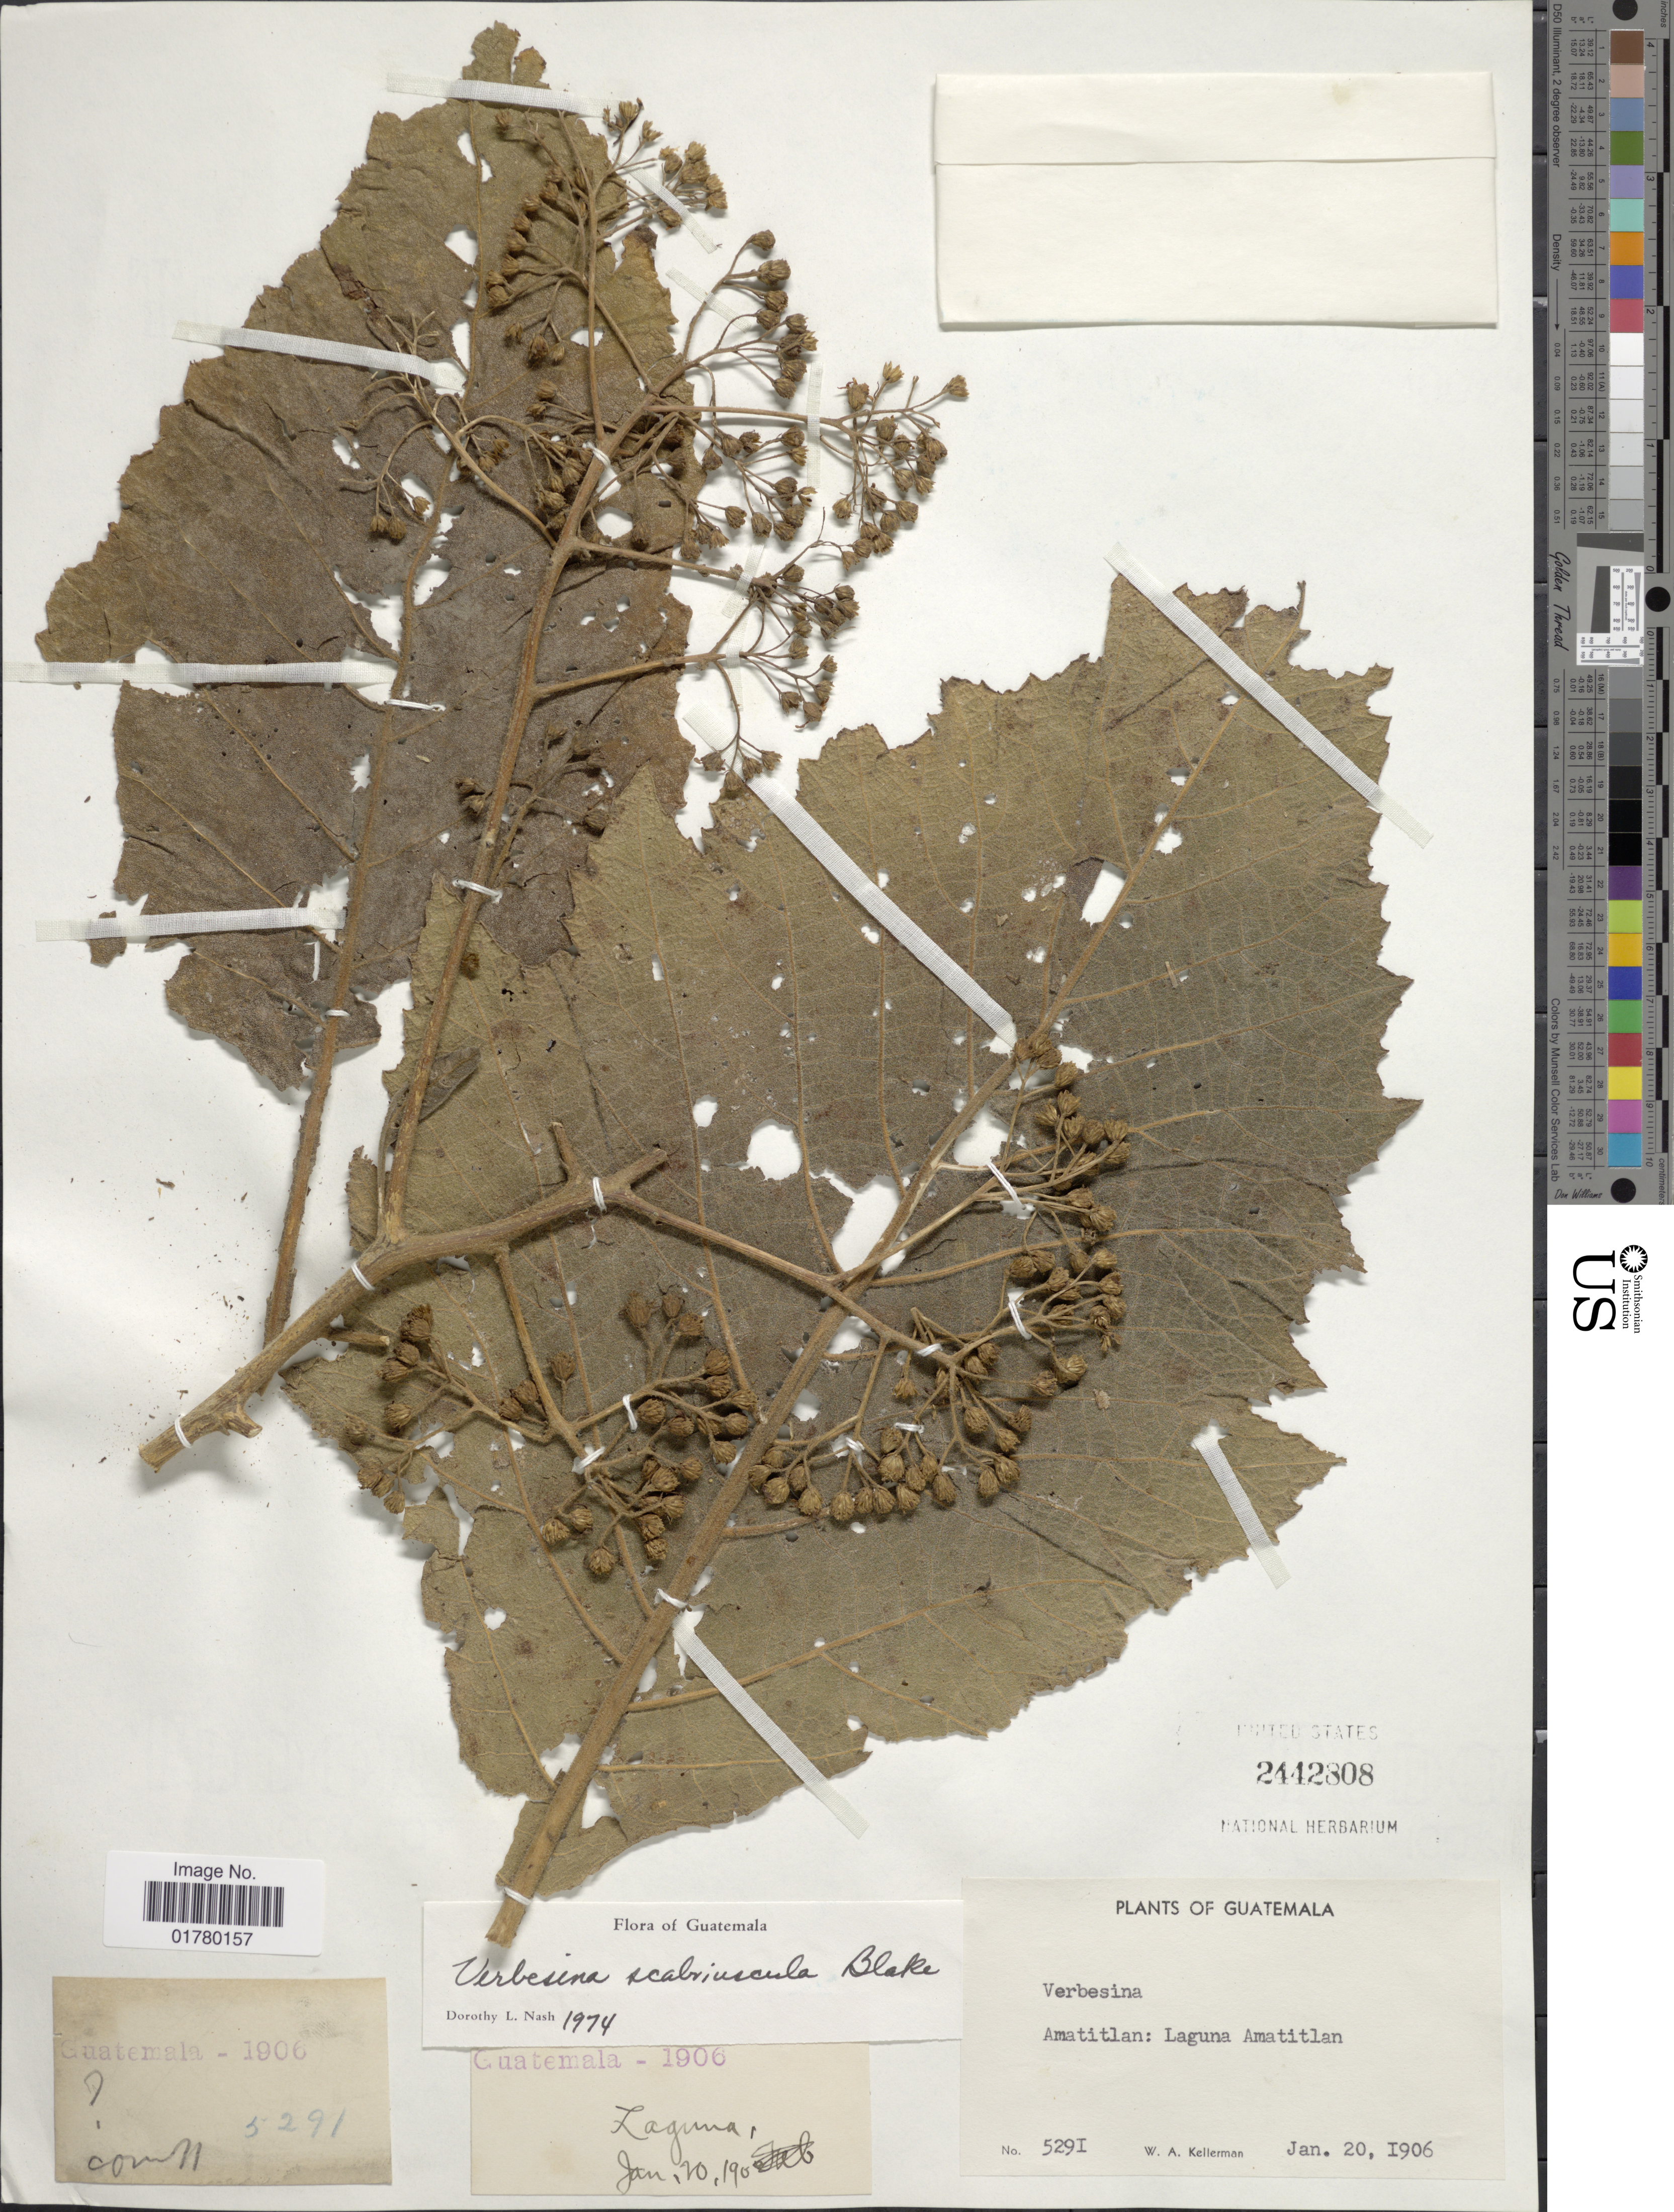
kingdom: Plantae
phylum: Tracheophyta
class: Magnoliopsida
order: Asterales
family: Asteraceae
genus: Verbesina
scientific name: Verbesina scabriuscula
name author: S.F. Blake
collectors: W. Kellerman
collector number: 5291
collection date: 1906-01-20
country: Guatemala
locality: Amatitlan: Laguna Amatitlan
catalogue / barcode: US 2442808